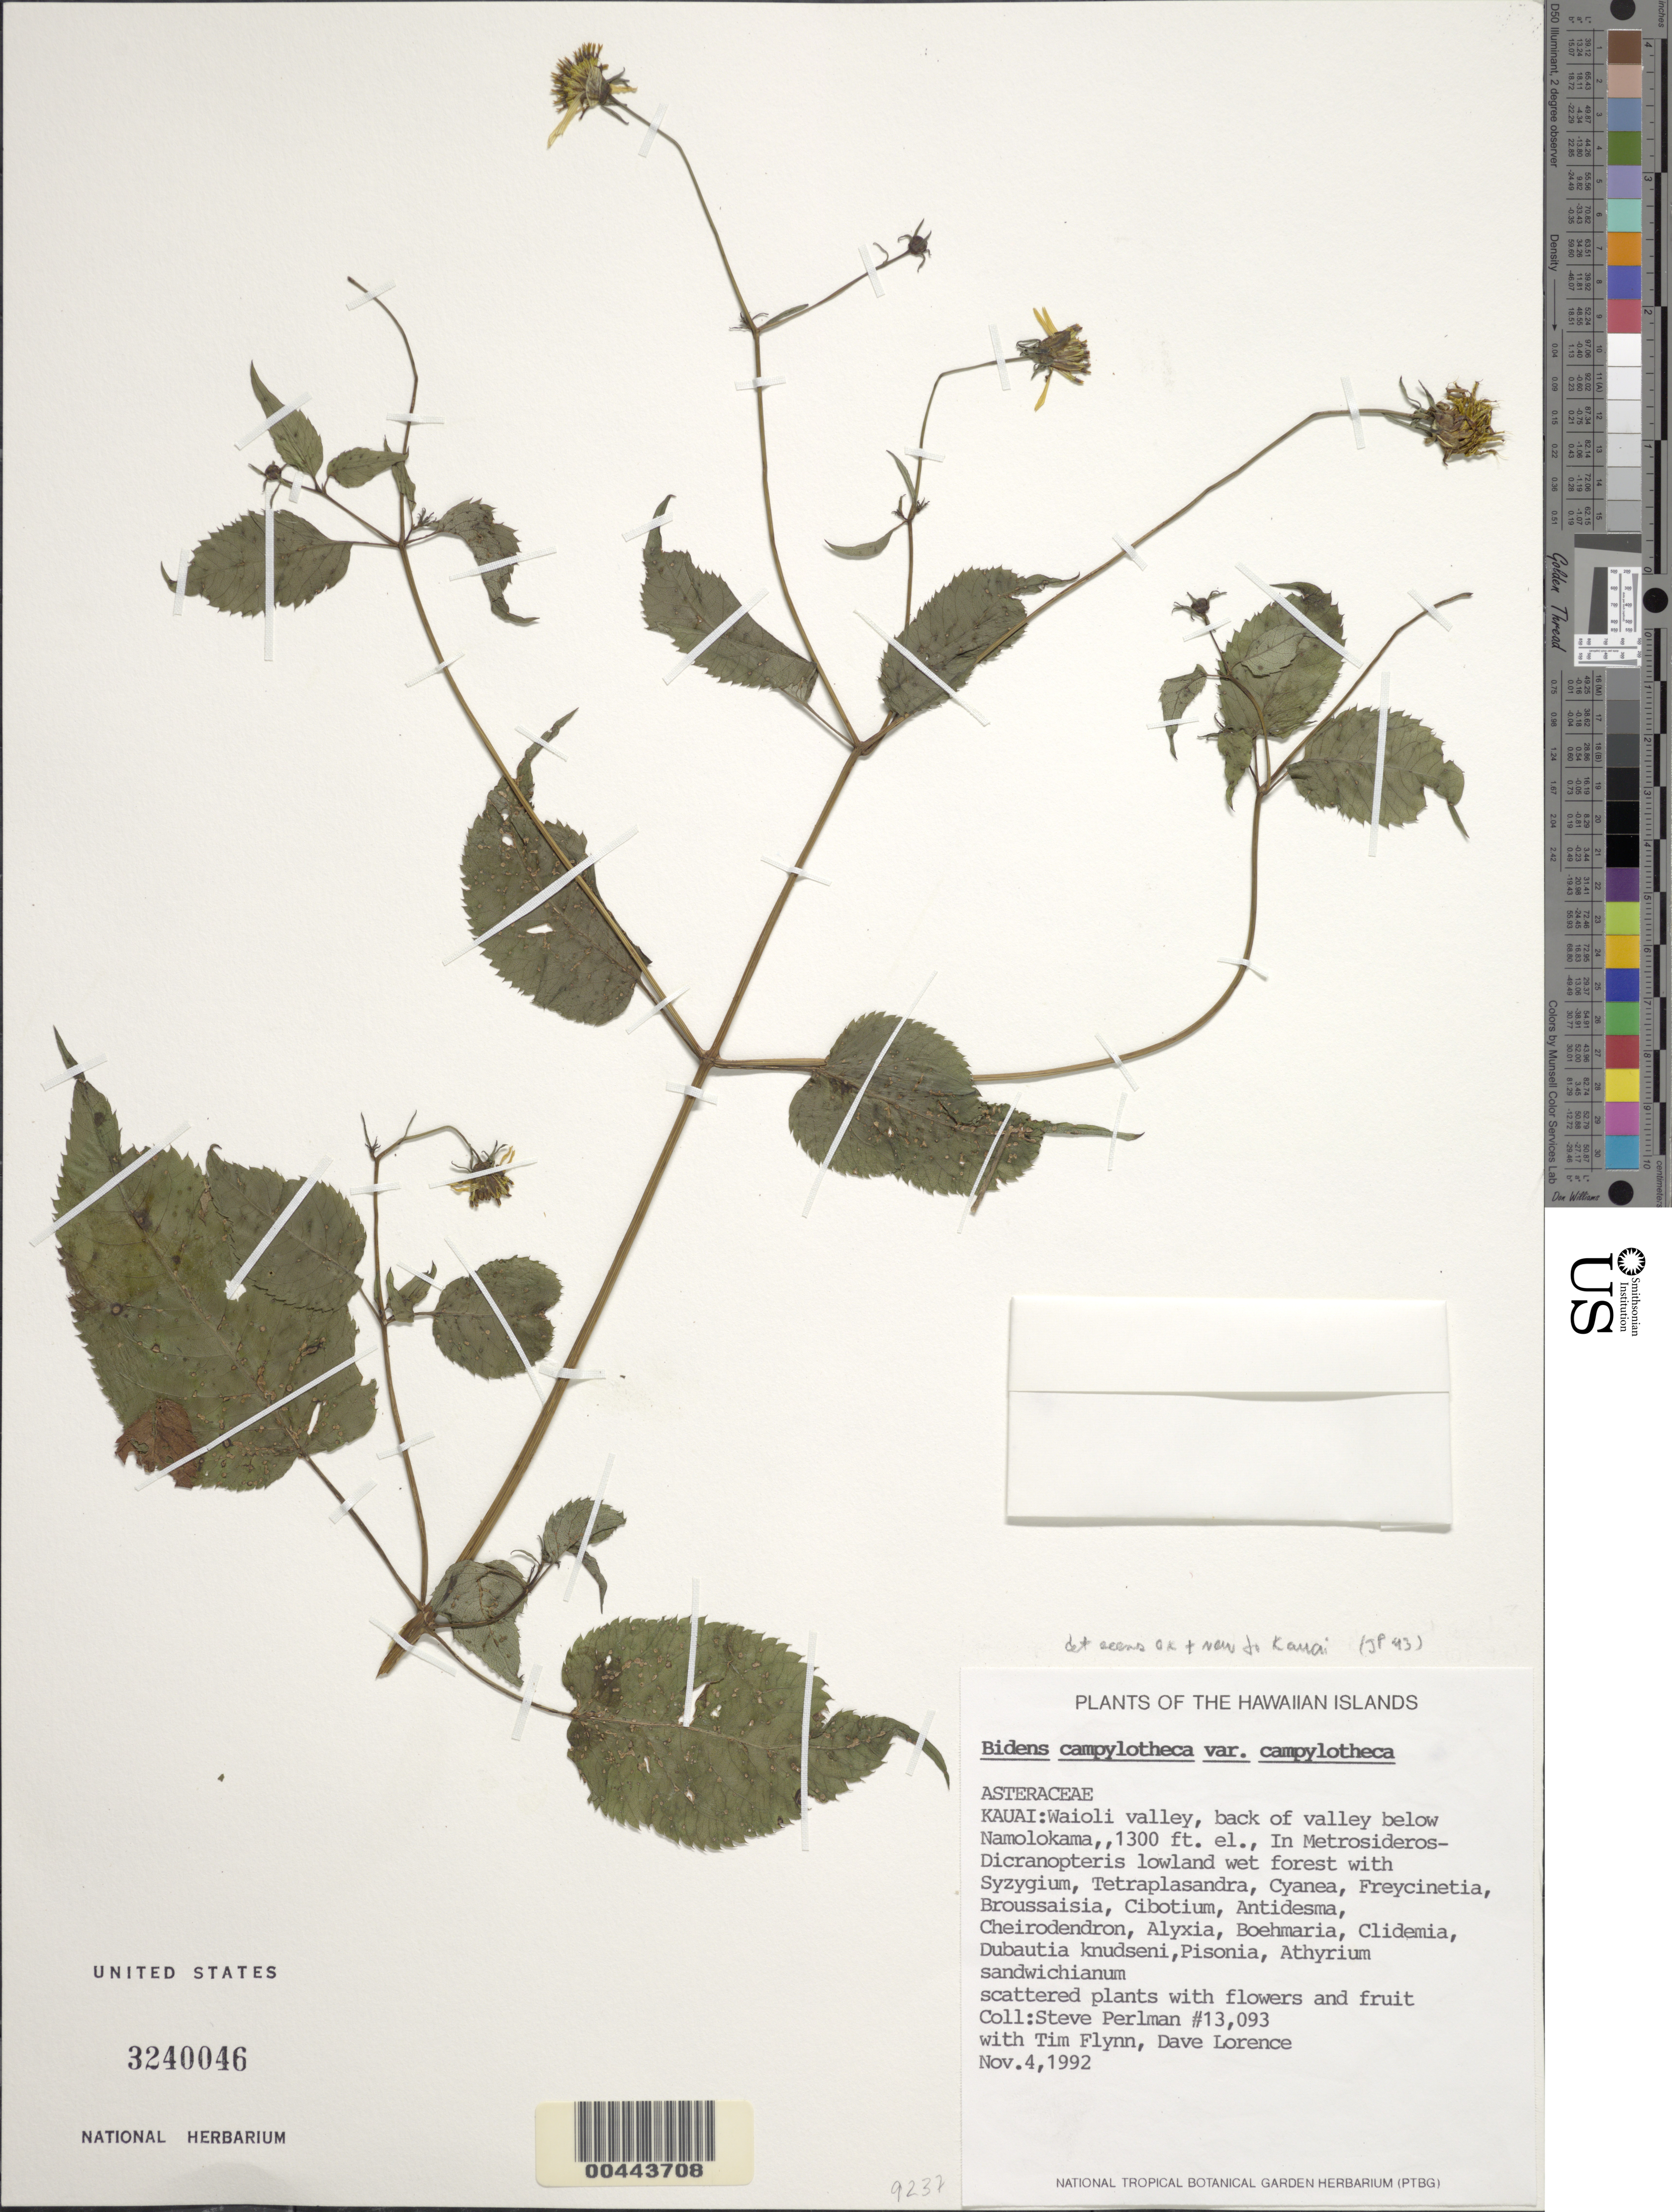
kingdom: Plantae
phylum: Tracheophyta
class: Magnoliopsida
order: Asterales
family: Asteraceae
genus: Bidens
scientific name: Bidens campylotheca subsp. campylotheca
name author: Sch. Bip.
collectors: S. P. Perlman, T. W. Flynn & D. Lorence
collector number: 13093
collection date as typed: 4 Nov 1992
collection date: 1992-11-04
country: United States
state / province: Hawaii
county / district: Kauai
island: Kaua'i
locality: Waioli valley, back of valley below Namolokama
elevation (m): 396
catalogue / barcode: US 3240046